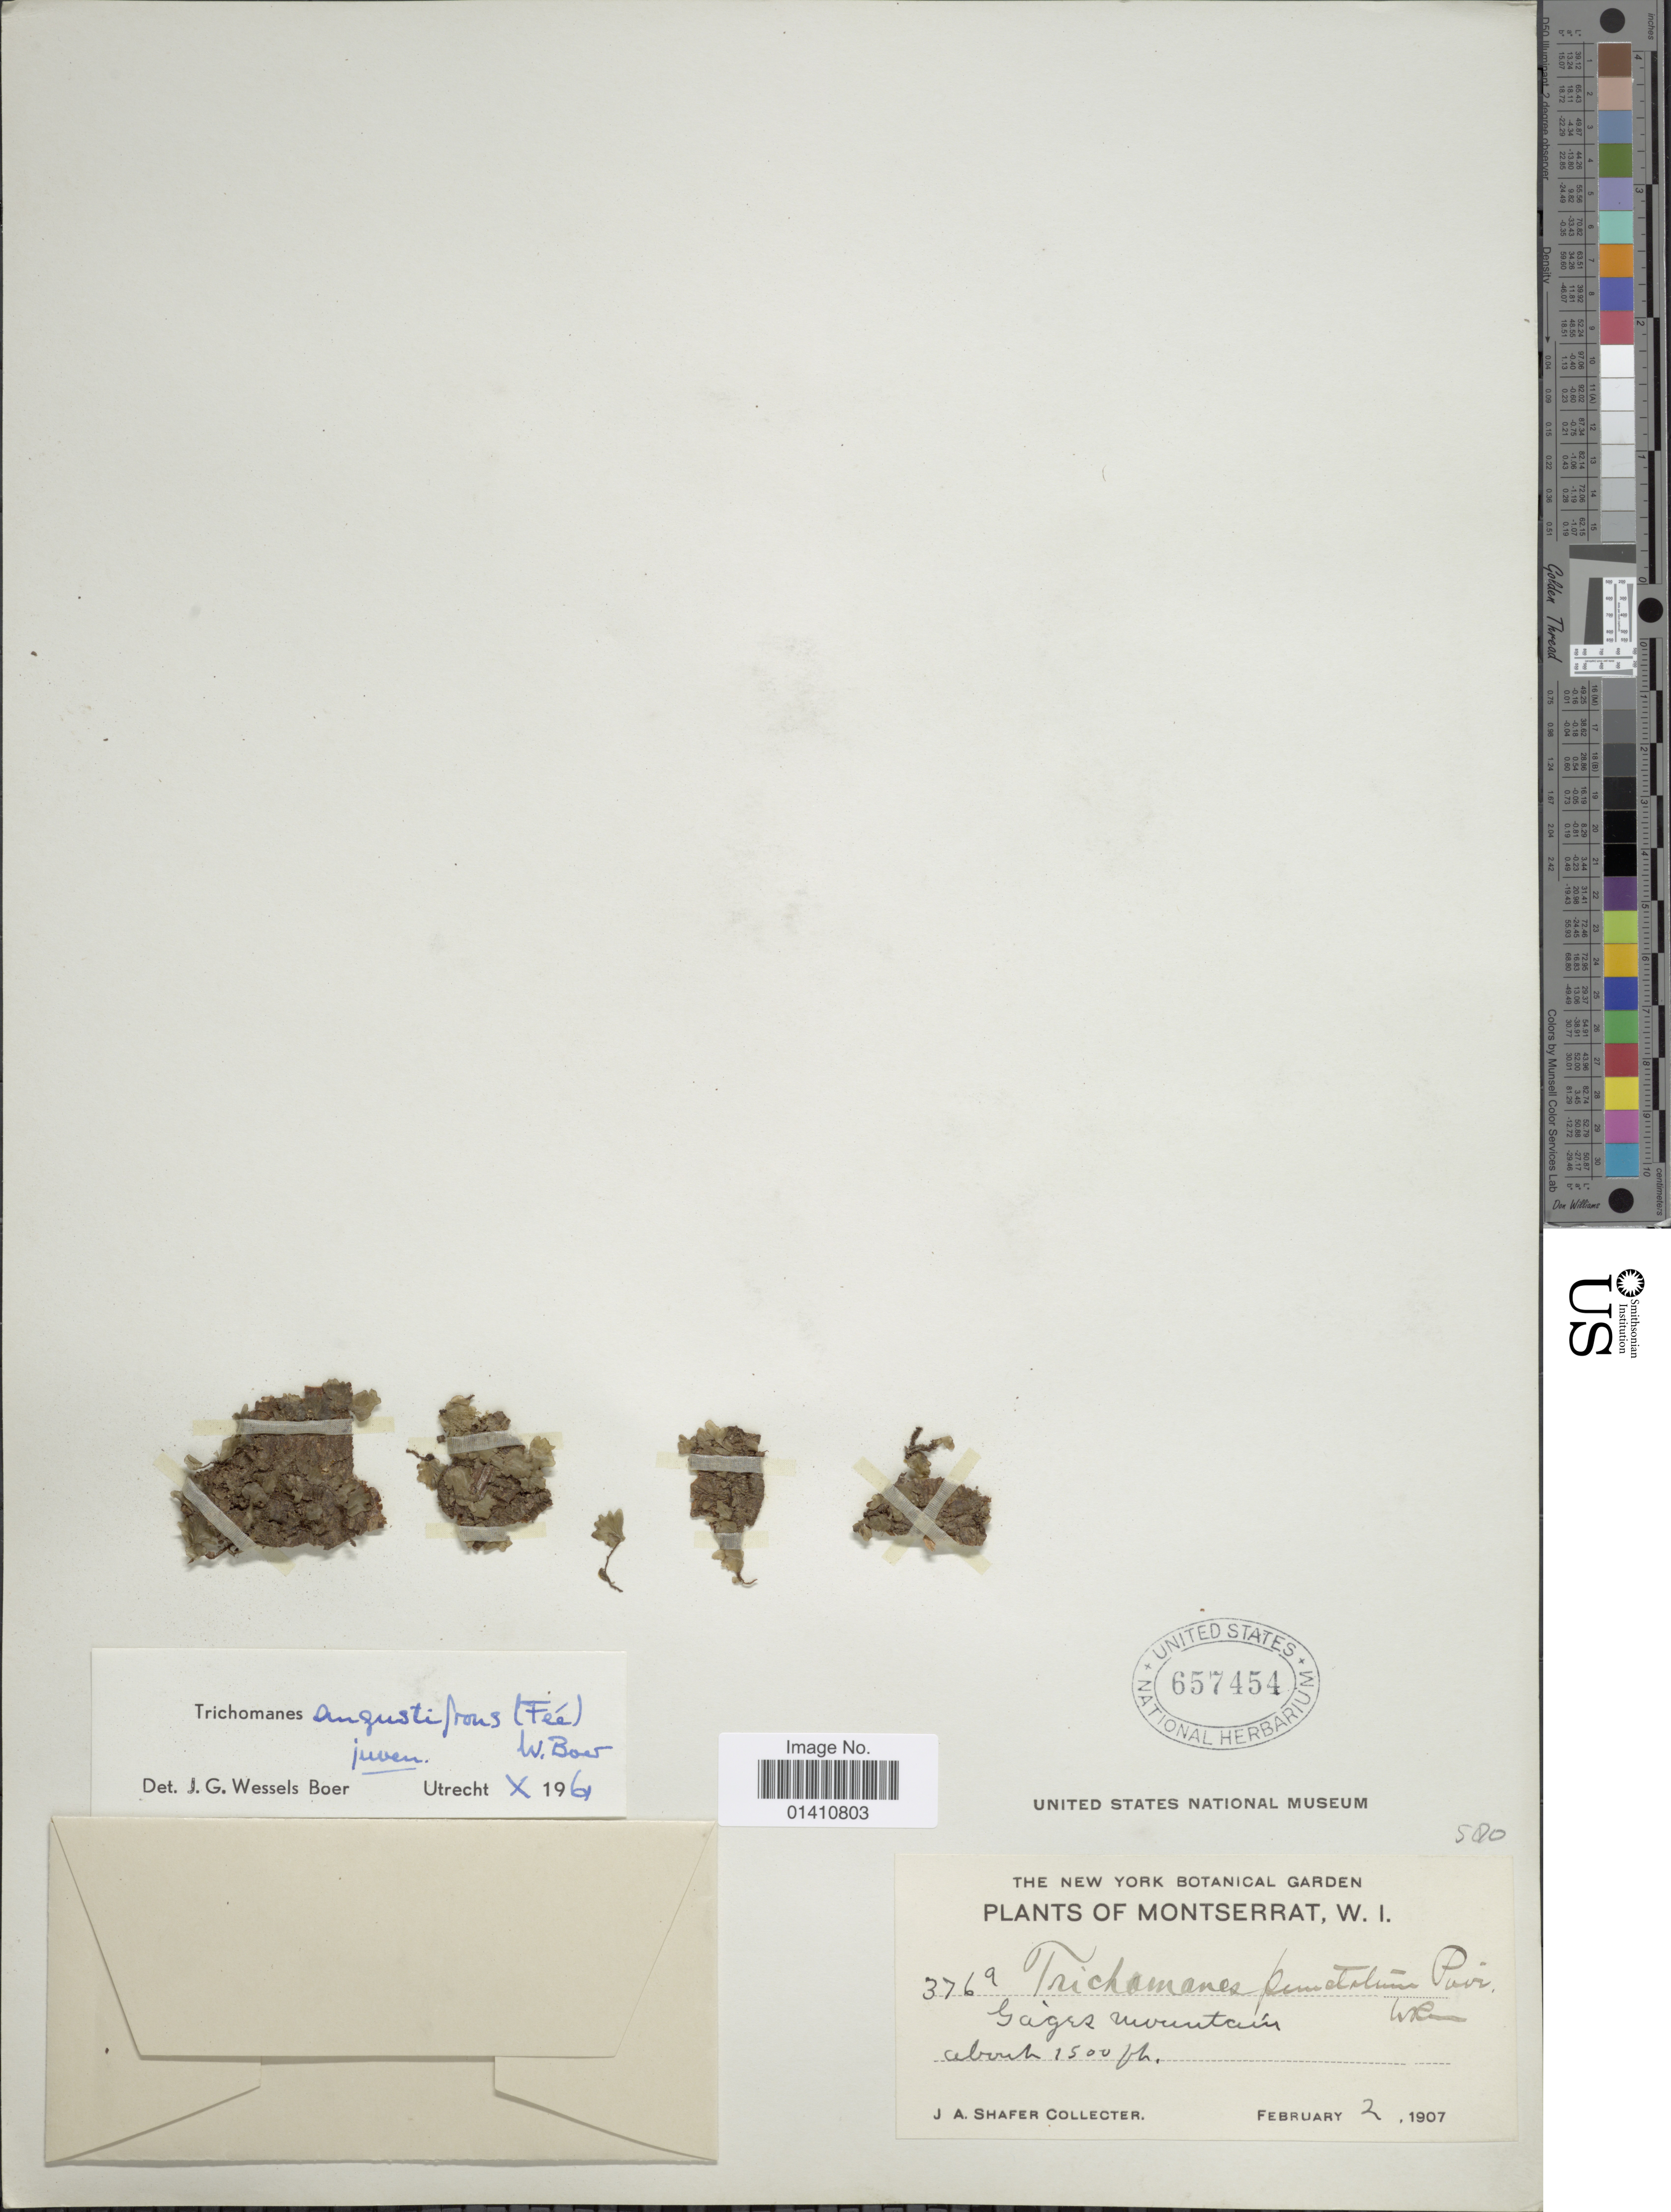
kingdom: Plantae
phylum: Tracheophyta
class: Polypodiopsida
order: Hymenophyllales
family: Hymenophyllaceae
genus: Didymoglossum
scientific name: Didymoglossum angustifrons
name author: Fée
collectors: J. A. Shafer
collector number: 376a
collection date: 1907-02-02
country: Montserrat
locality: Gages Mountain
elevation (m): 457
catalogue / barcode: US 657454